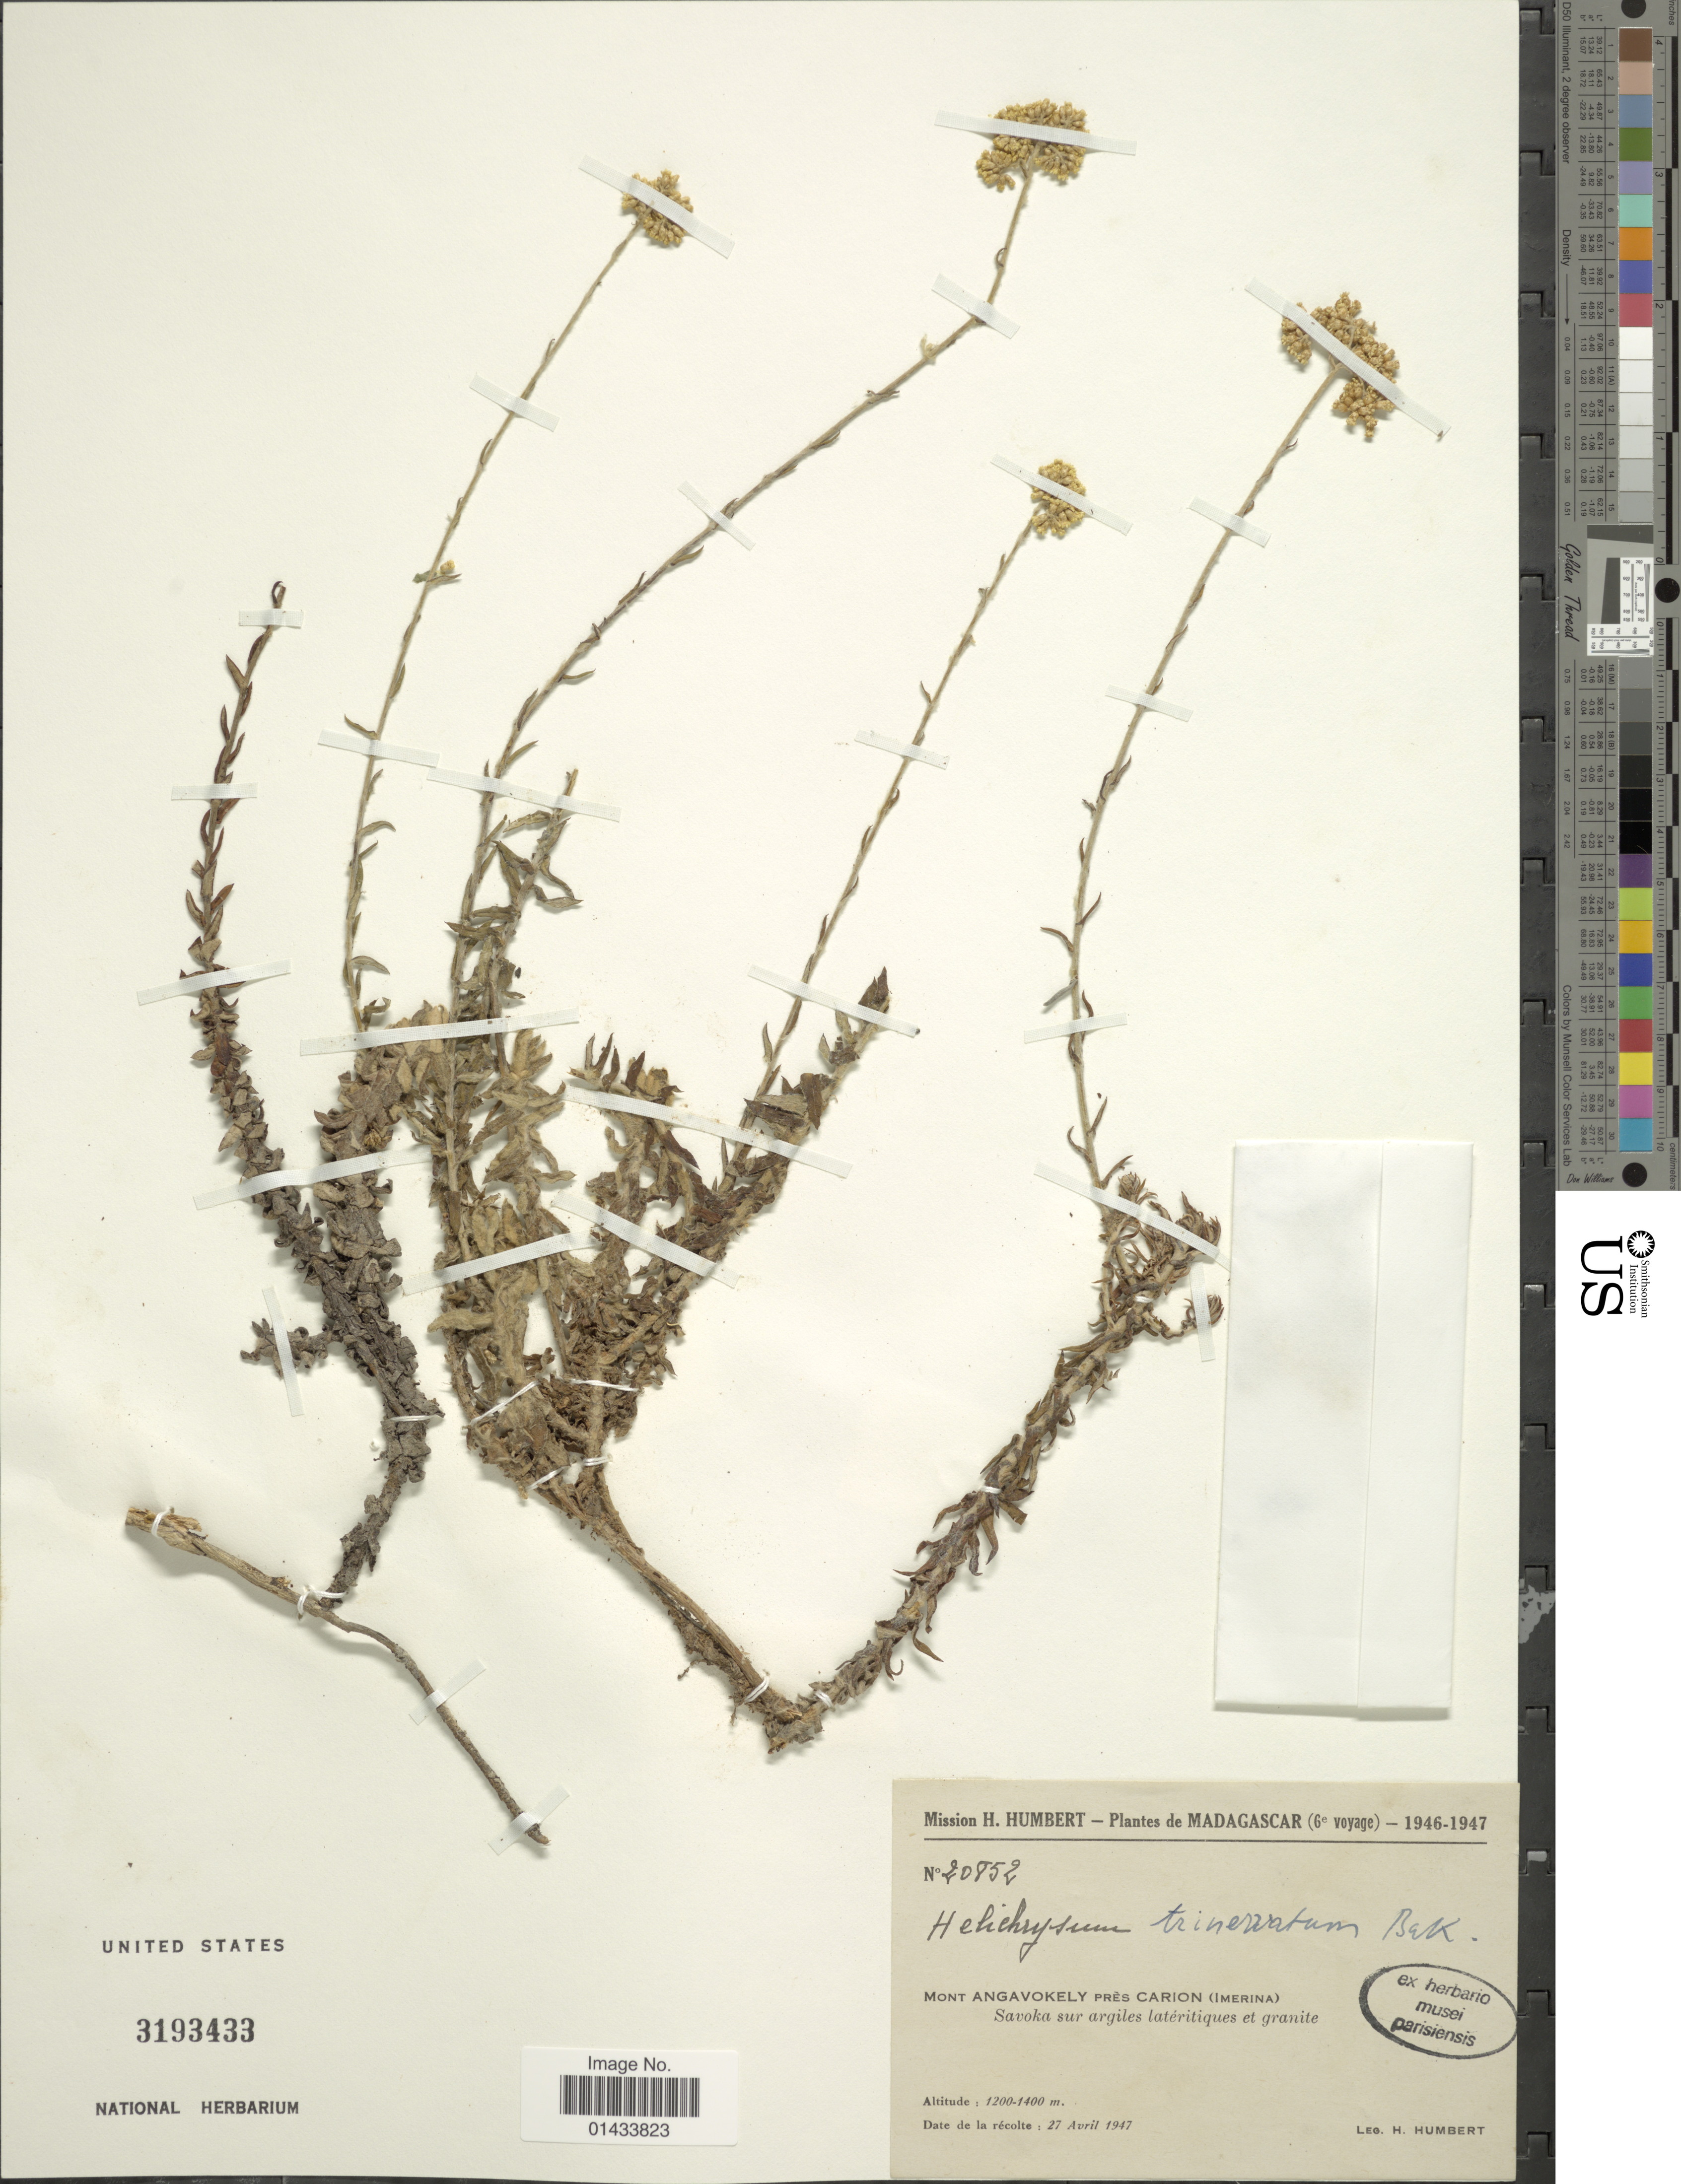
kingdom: Plantae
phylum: Tracheophyta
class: Magnoliopsida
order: Asterales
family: Asteraceae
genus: Helichrysum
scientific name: Helichrysum trinervatum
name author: Baker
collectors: H. Humbert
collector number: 20852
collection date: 1947-04-27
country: Madagascar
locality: Mont Angavokely pres Carion (Imerina) Savoka sur argiles lateritiques et granite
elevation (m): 1200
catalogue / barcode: US 3193433